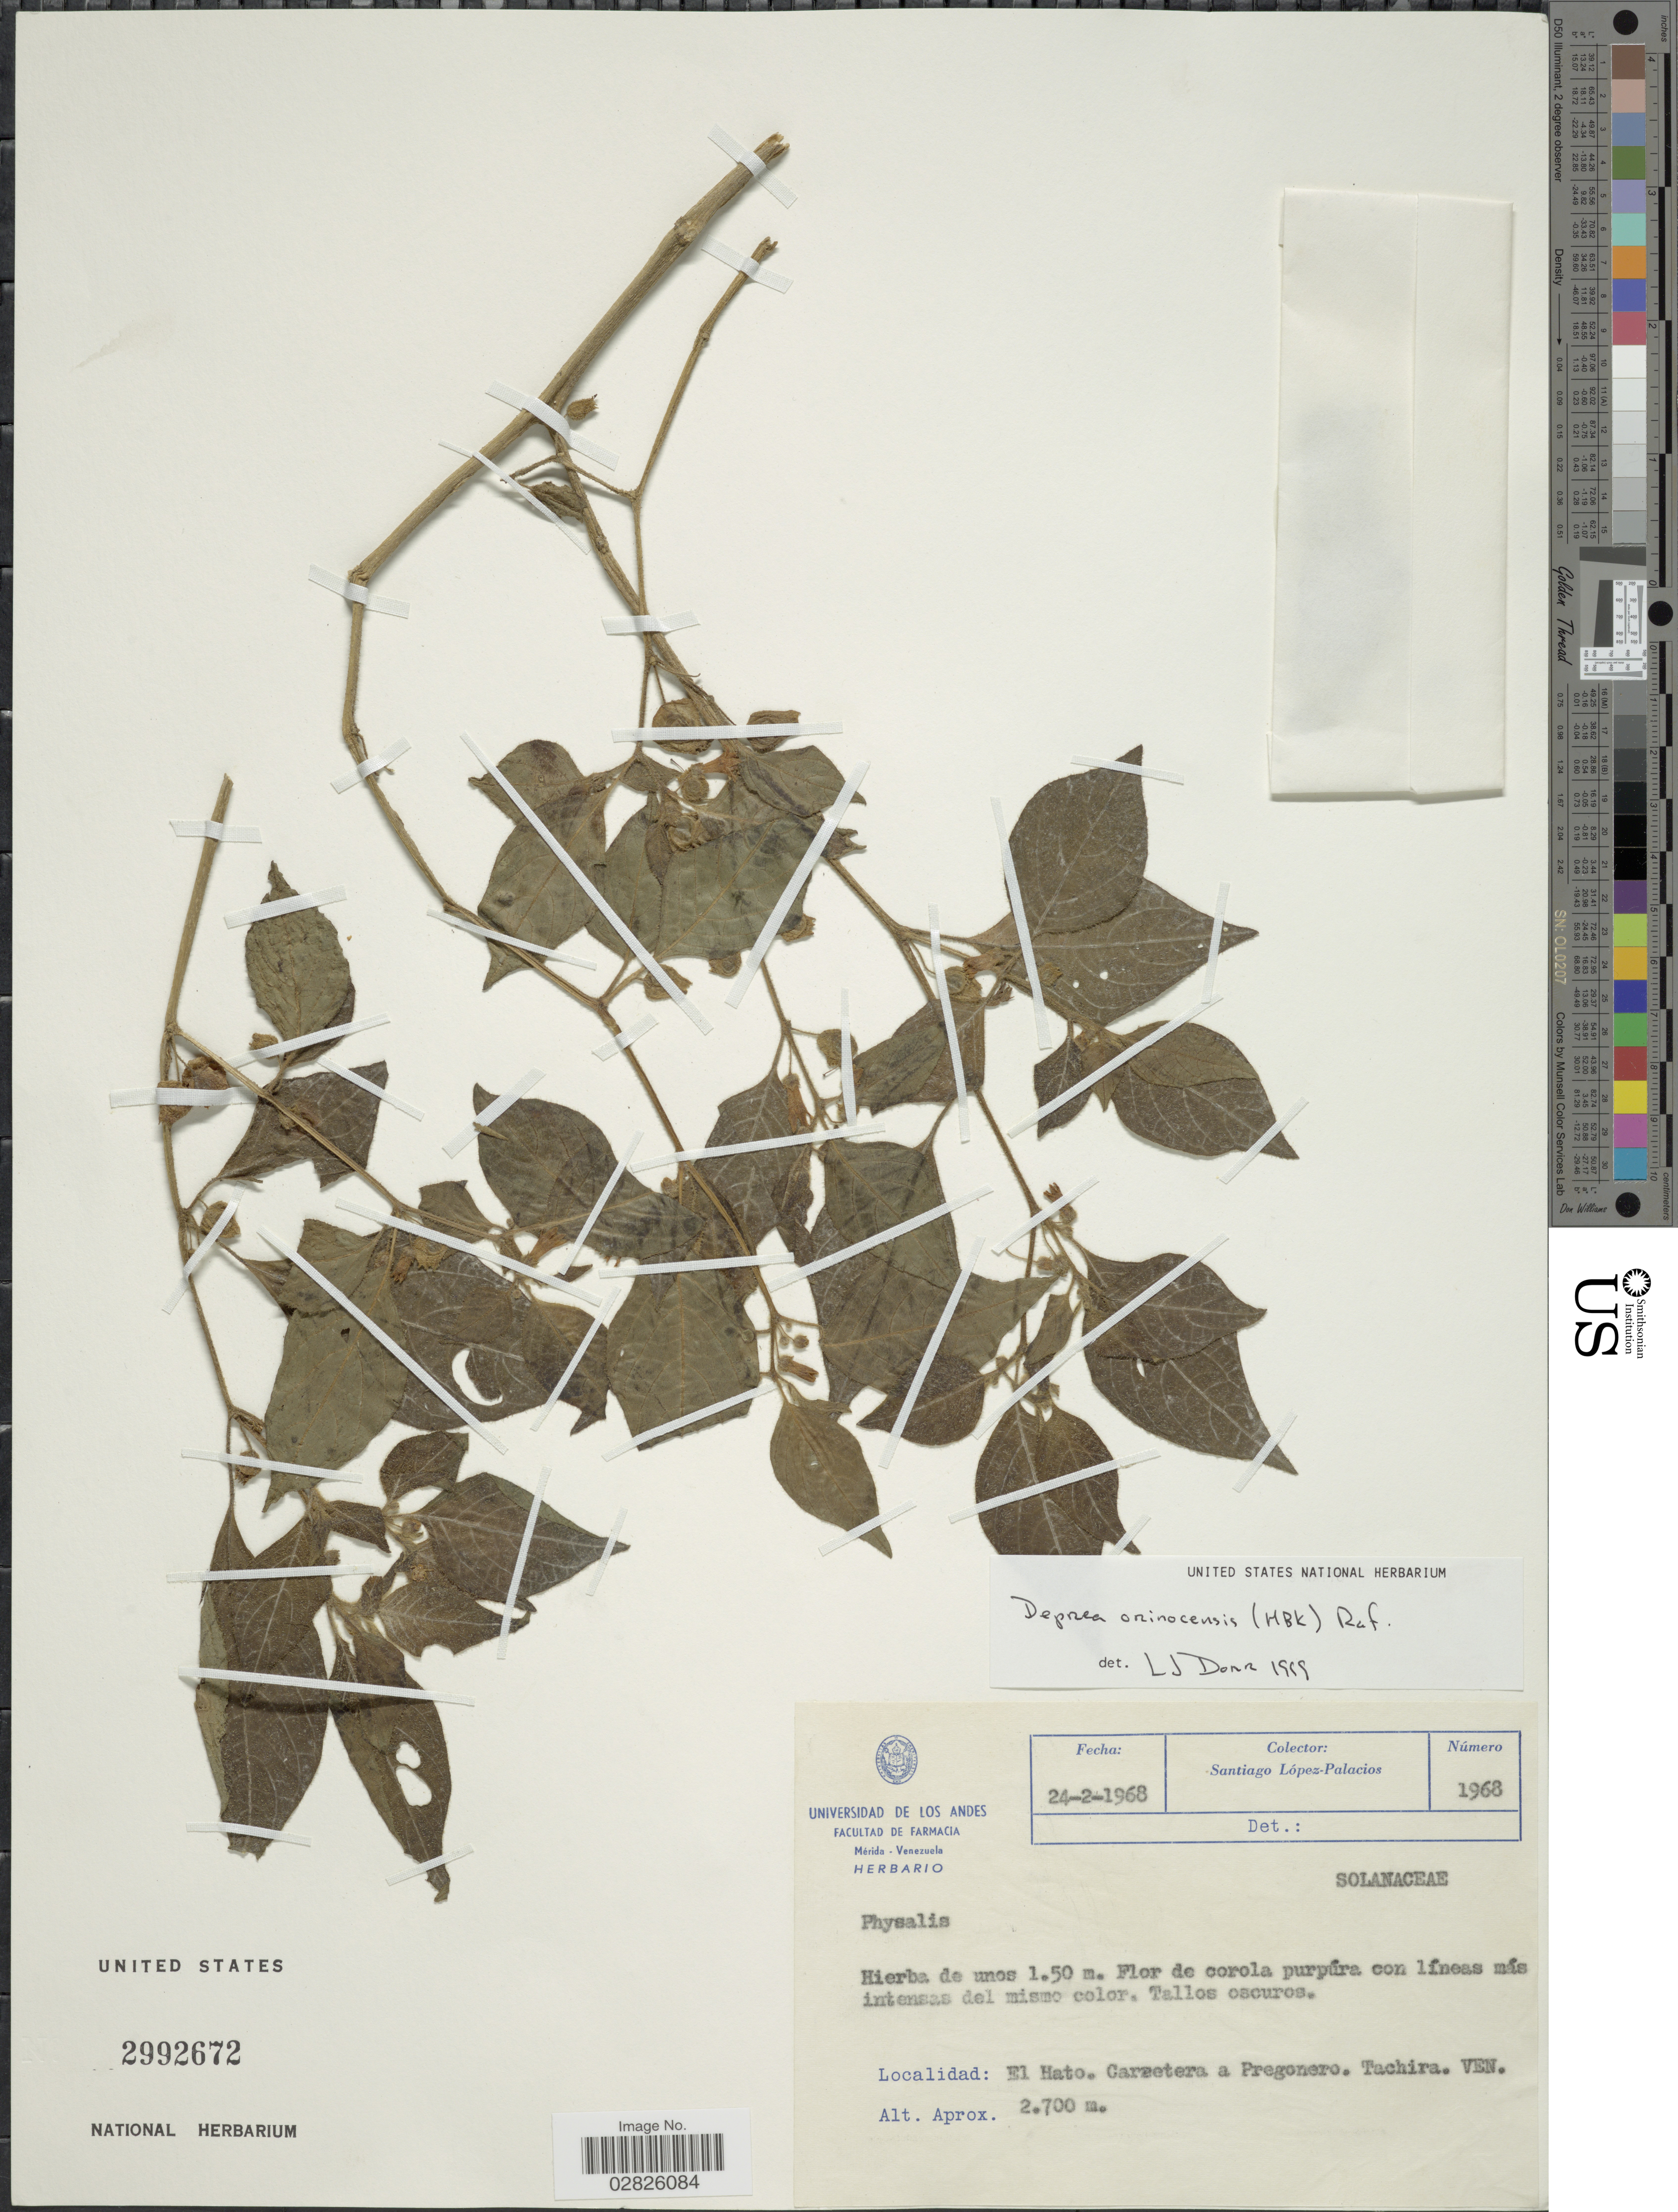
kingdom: Plantae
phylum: Tracheophyta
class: Magnoliopsida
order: Solanales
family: Solanaceae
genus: Deprea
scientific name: Deprea orinocensis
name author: (Kunth) Raf.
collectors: S. López-Palacios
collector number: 1968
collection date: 1968-02-24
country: Venezuela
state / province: Tachira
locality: El Hato. Carretera a Pregonero. Tachira.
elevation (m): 2700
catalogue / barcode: US 2992672